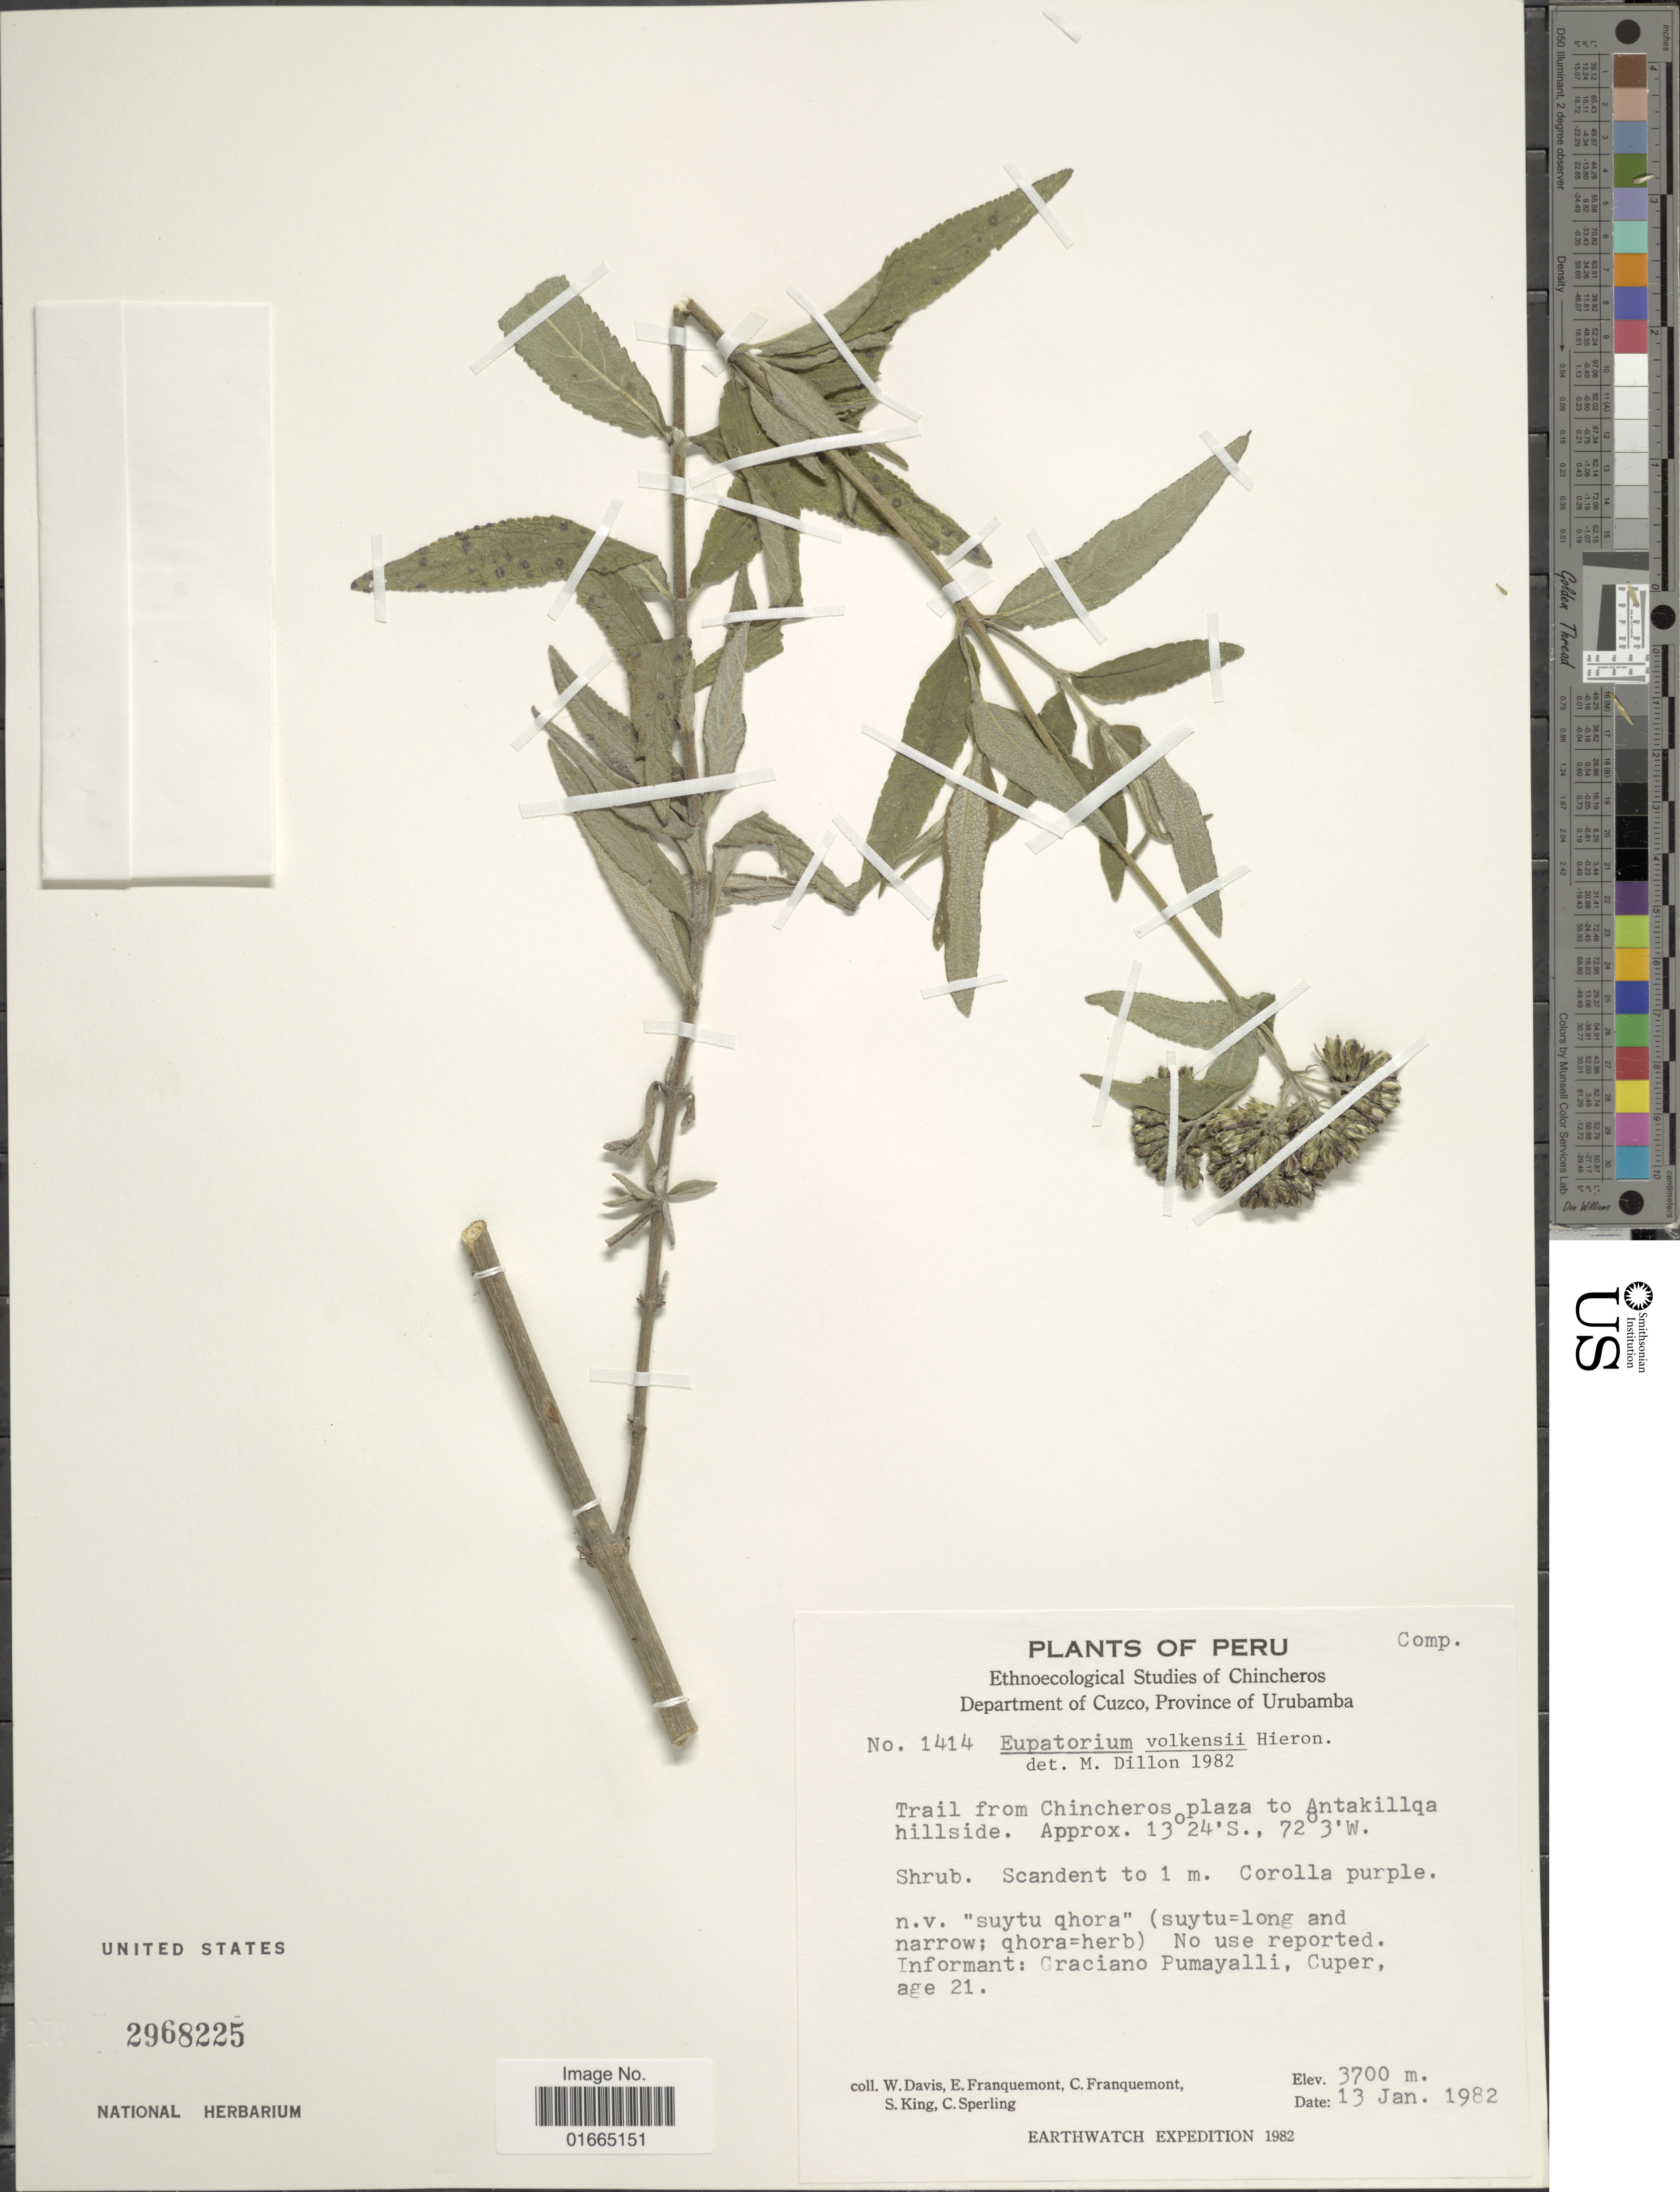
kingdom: Plantae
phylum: Tracheophyta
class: Magnoliopsida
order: Asterales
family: Asteraceae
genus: Cronquistianthus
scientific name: Cronquistianthus volkensii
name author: (Hieron.) R.M. King & H. Rob.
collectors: W. Davis, E. Franquemont, C. Franquemont, S. King & C. Sperling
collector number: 1414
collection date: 1982-01-13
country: Peru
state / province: Cusco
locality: Department of Cuzco, Province of Urubamba. Trail from Chincheros plaza to Antakillqa hillside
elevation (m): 3700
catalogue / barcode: US 2968225